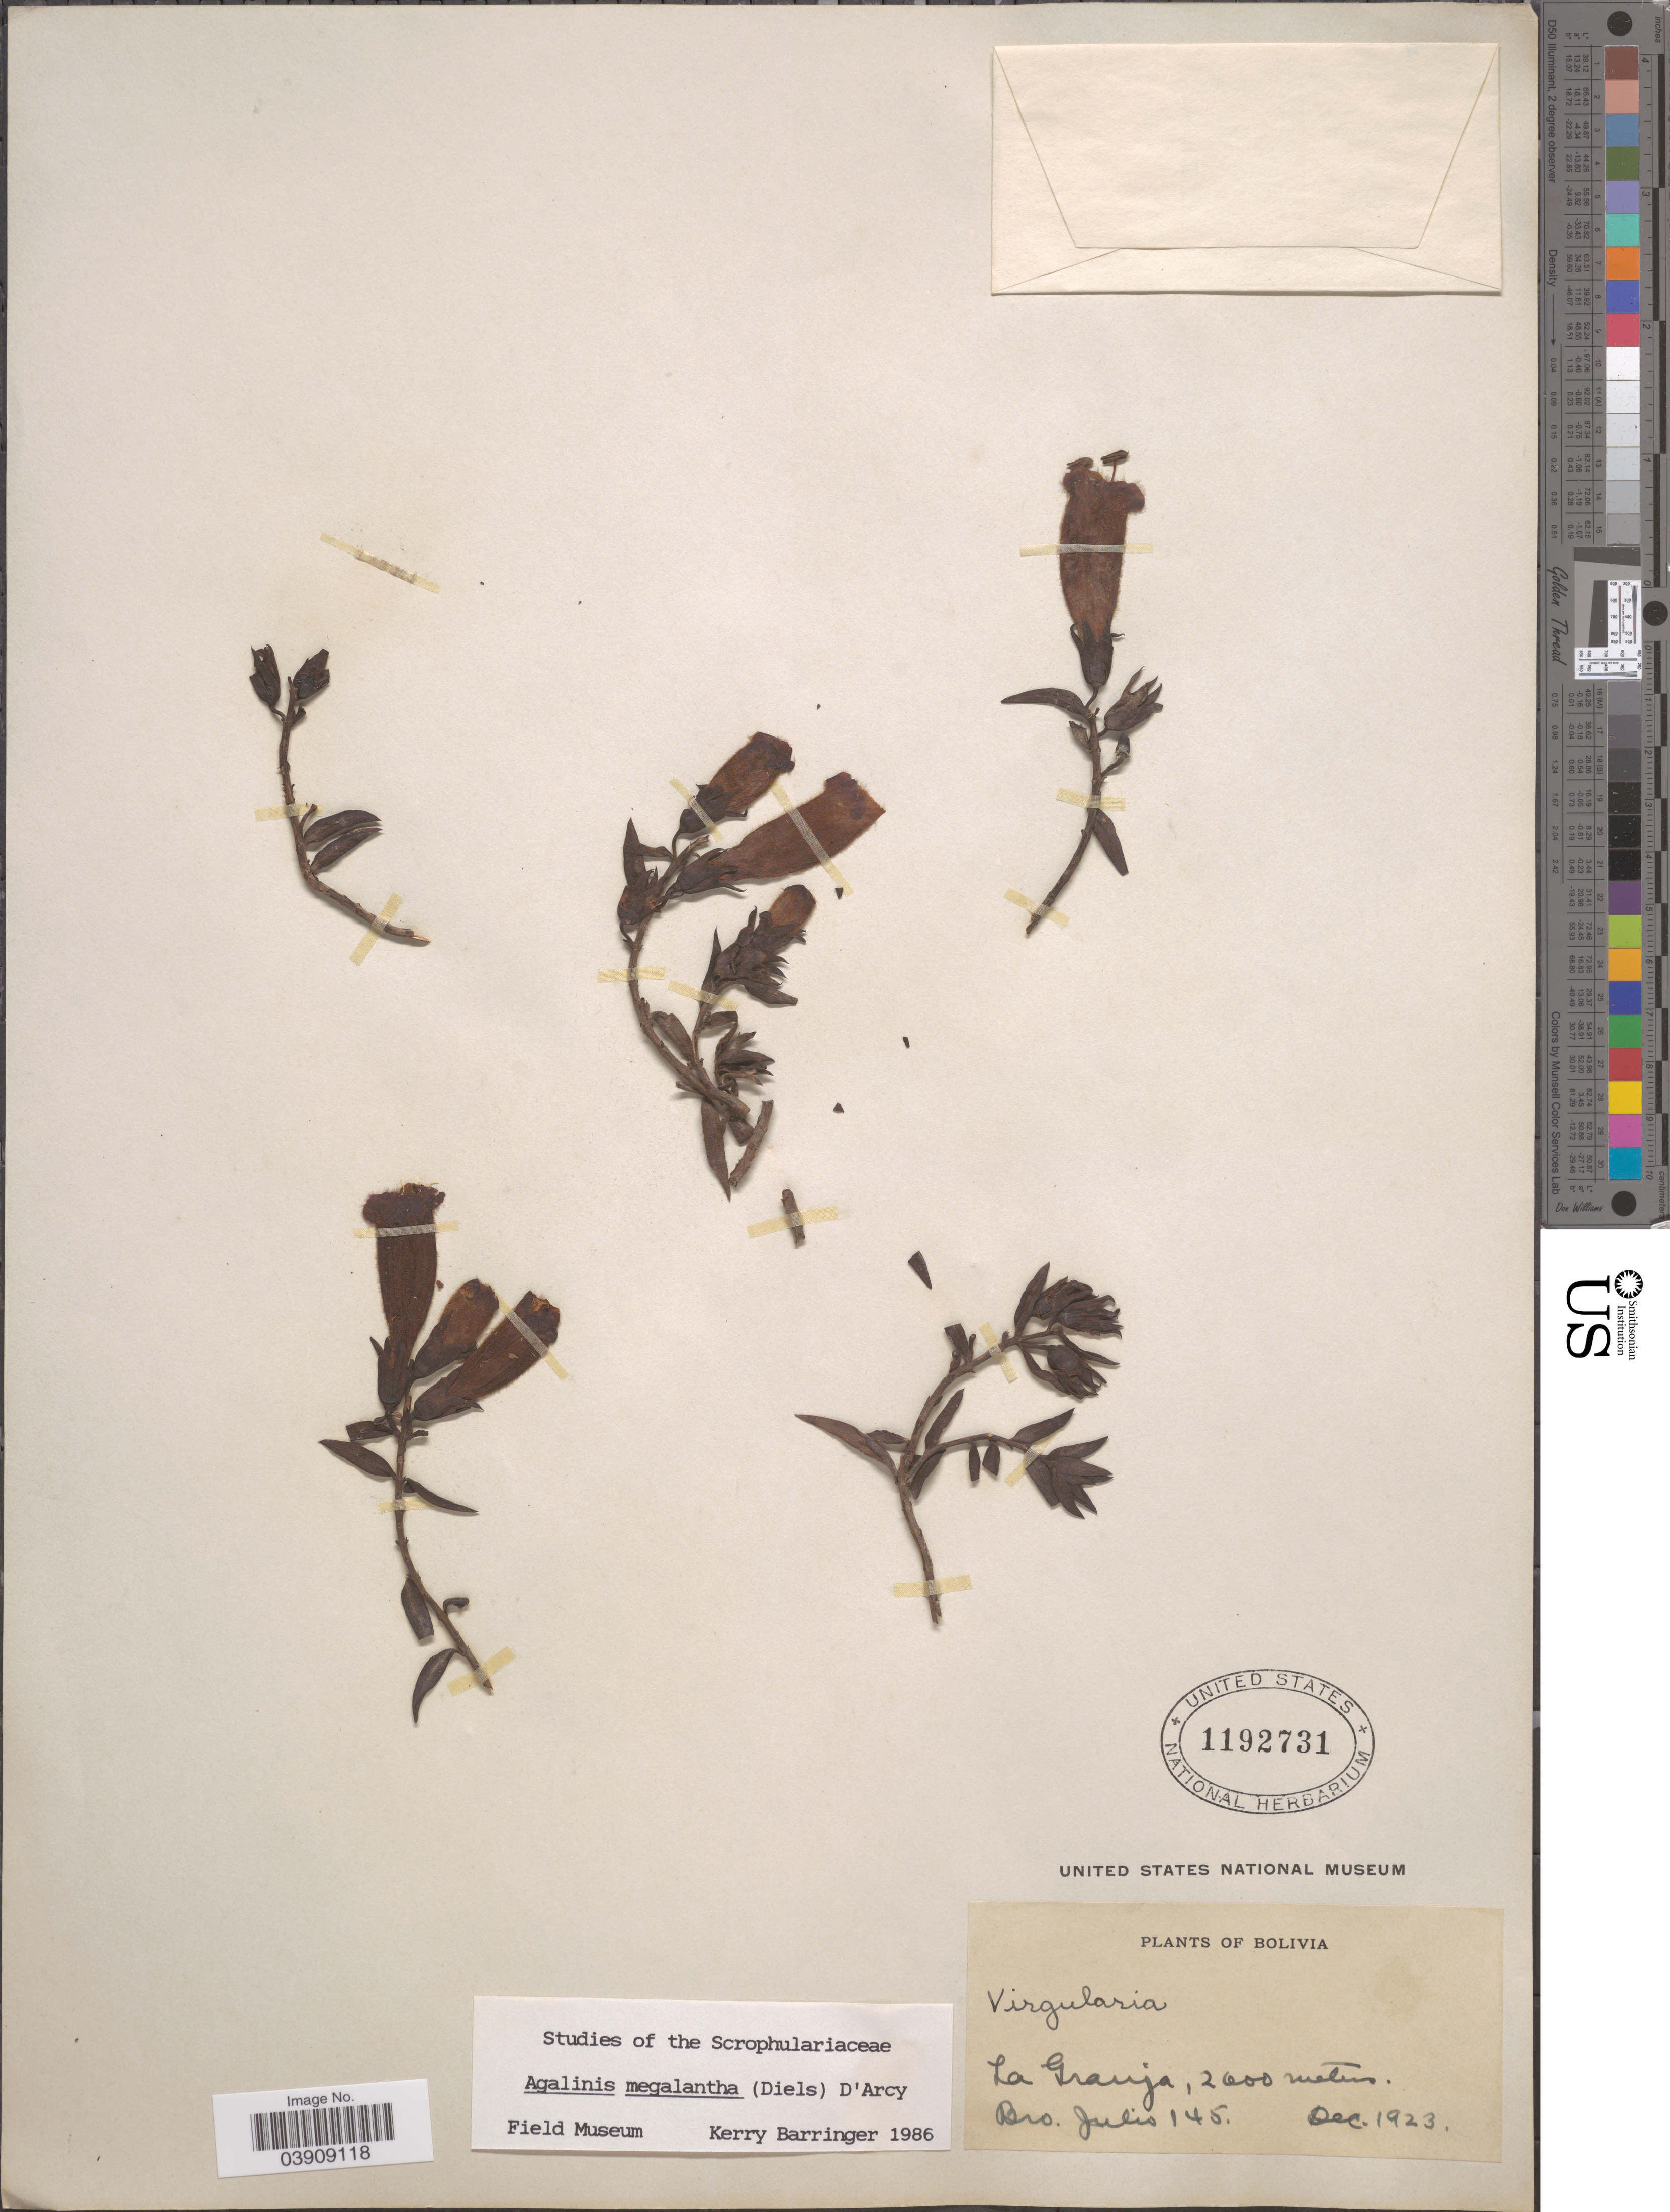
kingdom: Plantae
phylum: Tracheophyta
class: Magnoliopsida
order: Lamiales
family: Orobanchaceae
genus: Agalinis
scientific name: Agalinis megalantha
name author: (Diels) D'Arcy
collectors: Bro. Julio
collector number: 145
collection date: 1923-12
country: Bolivia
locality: La Granja.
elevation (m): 2600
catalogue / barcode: US 1192731